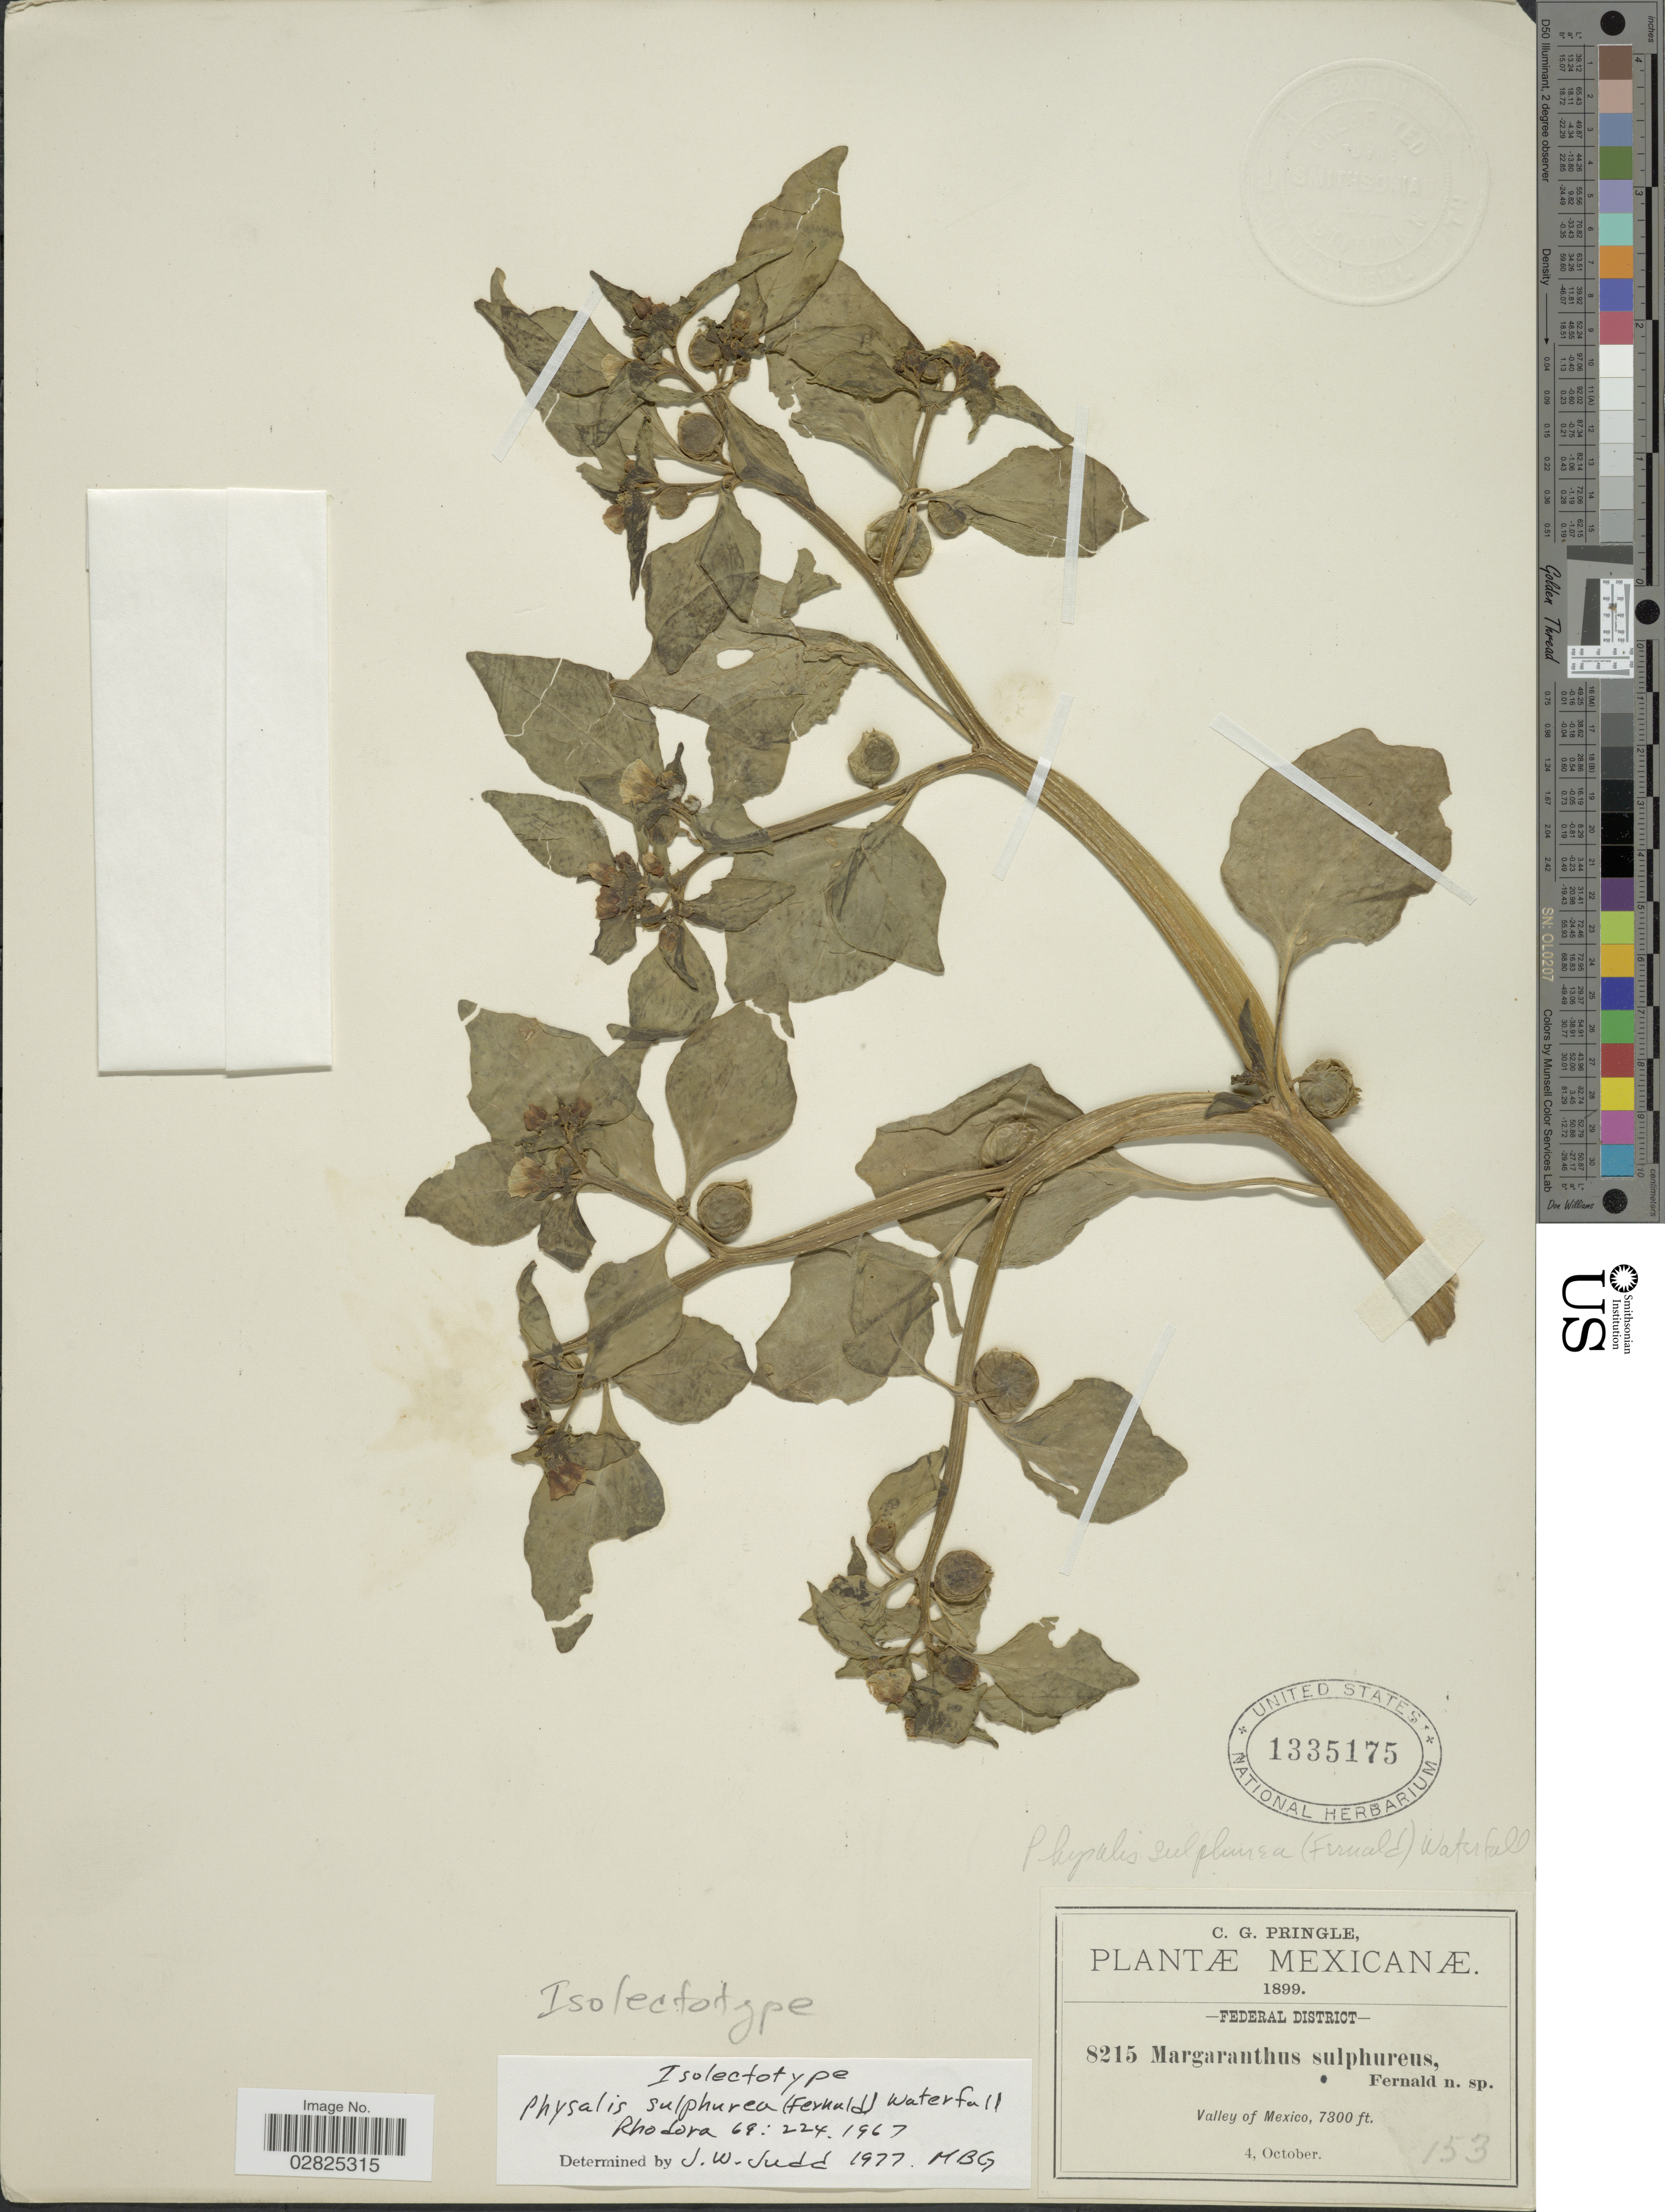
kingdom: Plantae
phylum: Tracheophyta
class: Magnoliopsida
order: Solanales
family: Solanaceae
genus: Physalis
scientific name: Physalis sulphurea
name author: (Fernald) Waterf.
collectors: C. G. Pringle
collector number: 8215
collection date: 1899-10-04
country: Mexico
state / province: Distrito Federal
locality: Federal District, Valley of Mexico.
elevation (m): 2225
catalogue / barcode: US 1335175